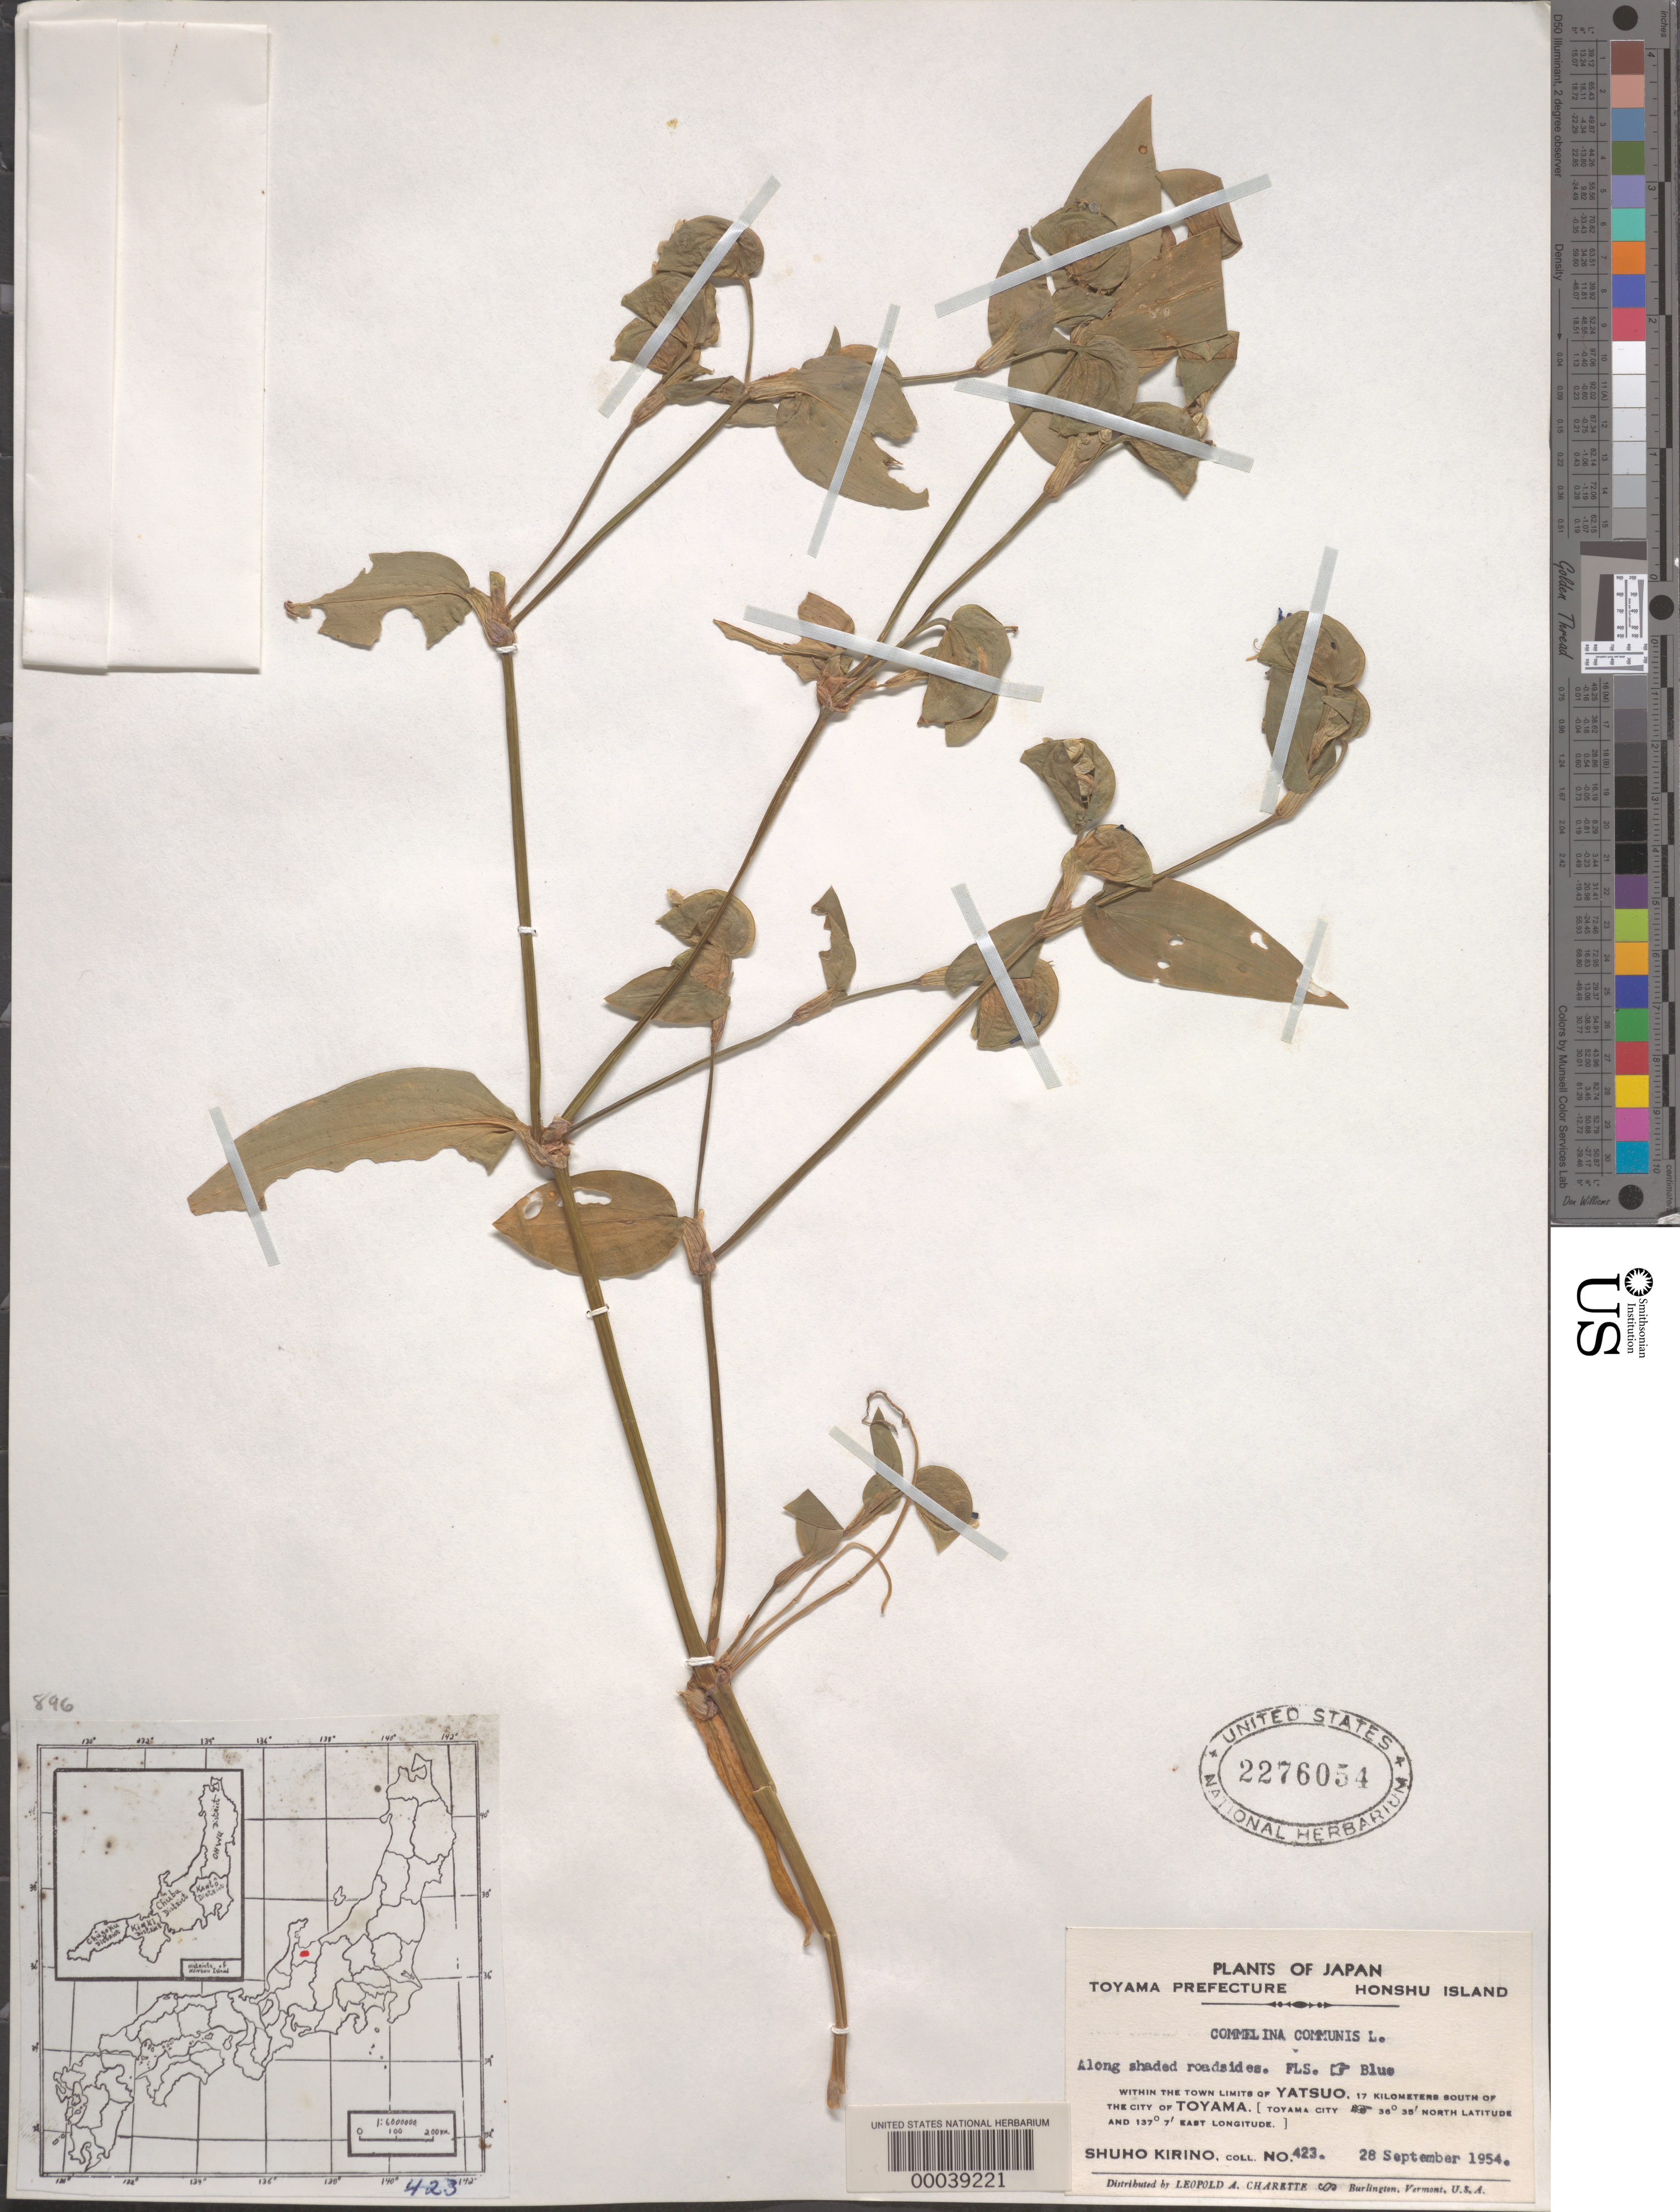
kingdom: Plantae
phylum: Tracheophyta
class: Liliopsida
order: Commelinales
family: Commelinaceae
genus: Commelina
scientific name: Commelina communis var. exserta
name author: (Pennell) F.G. Bernard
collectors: S. Kirino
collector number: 423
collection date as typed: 28 Sep 1954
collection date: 1954-09-28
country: Japan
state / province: Toyama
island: Honshu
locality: Yatsuo; s of toyama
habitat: Roadsides; shaded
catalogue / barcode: US 2276054